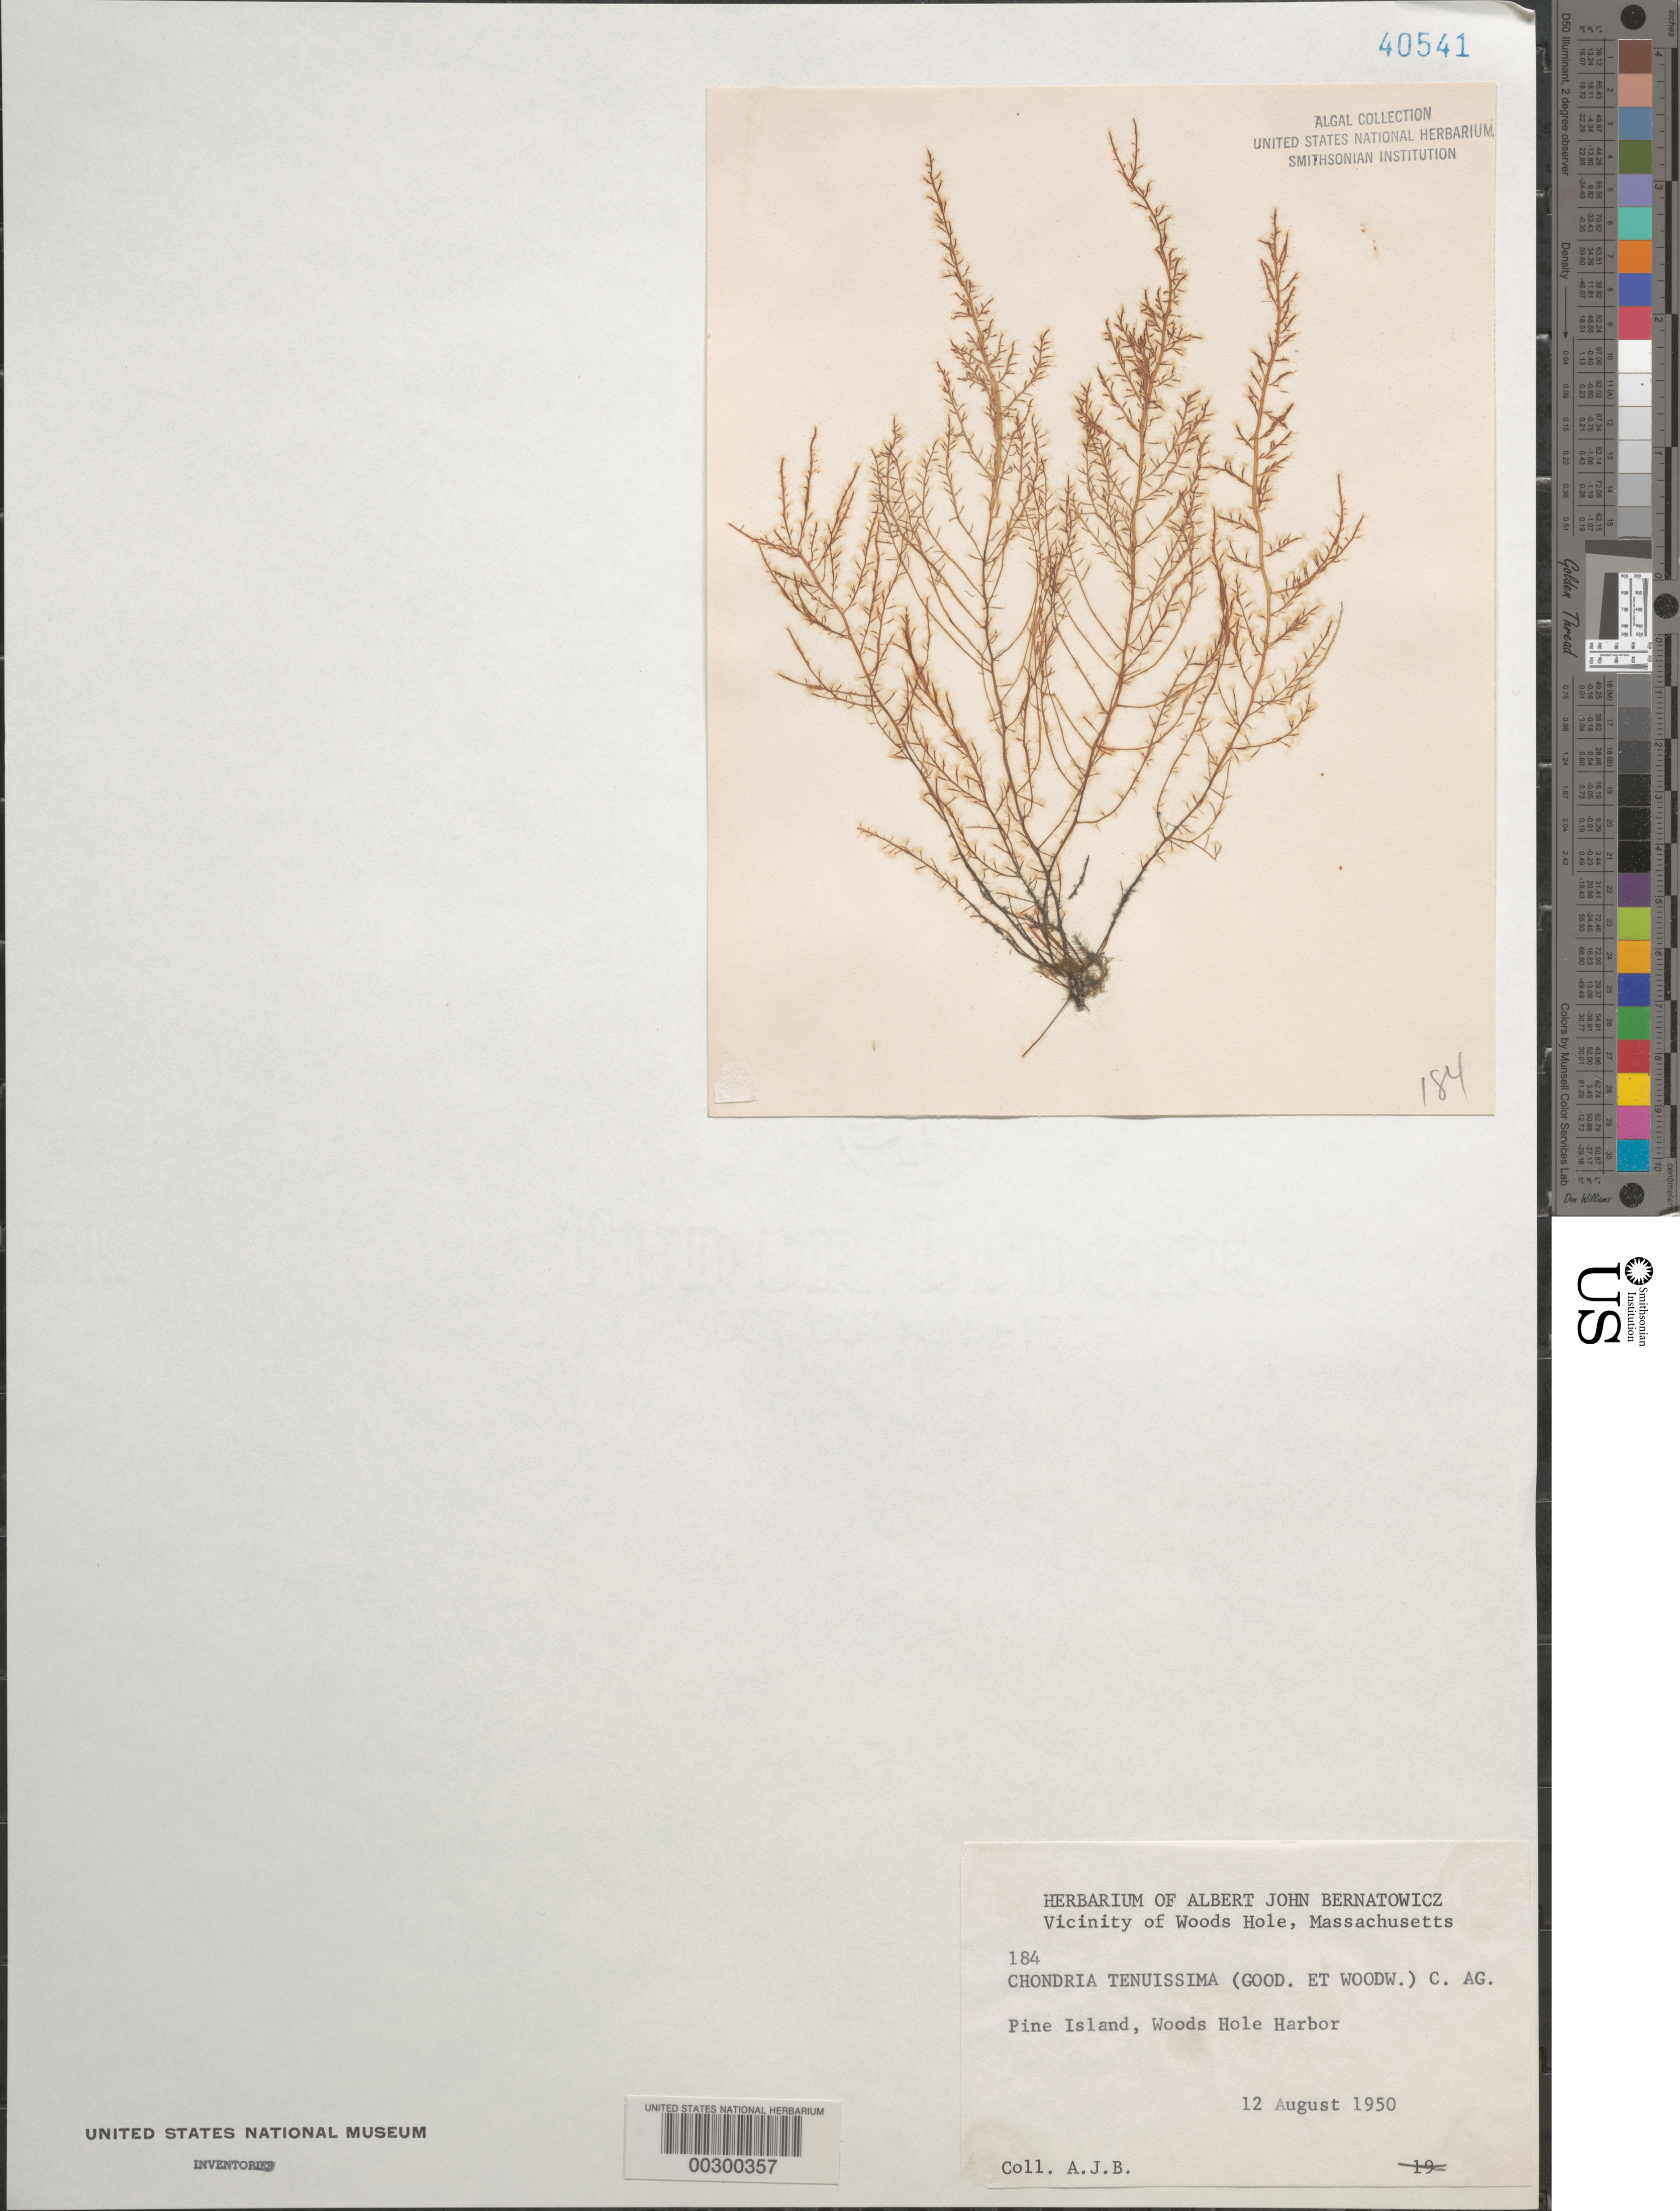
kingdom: Plantae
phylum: Rhodophyta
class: Florideophyceae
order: Ceramiales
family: Rhodomelaceae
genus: Chondria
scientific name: Chondria capillaris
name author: M.J. Wynne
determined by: Algae name updating Project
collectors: A. Bernatowicz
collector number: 184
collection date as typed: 12 Aug 1950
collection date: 1950-08-12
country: United States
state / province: Massachusetts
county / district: Dukes County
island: Pine Island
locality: Great Harbor, Woods Hole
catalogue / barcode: US 40541